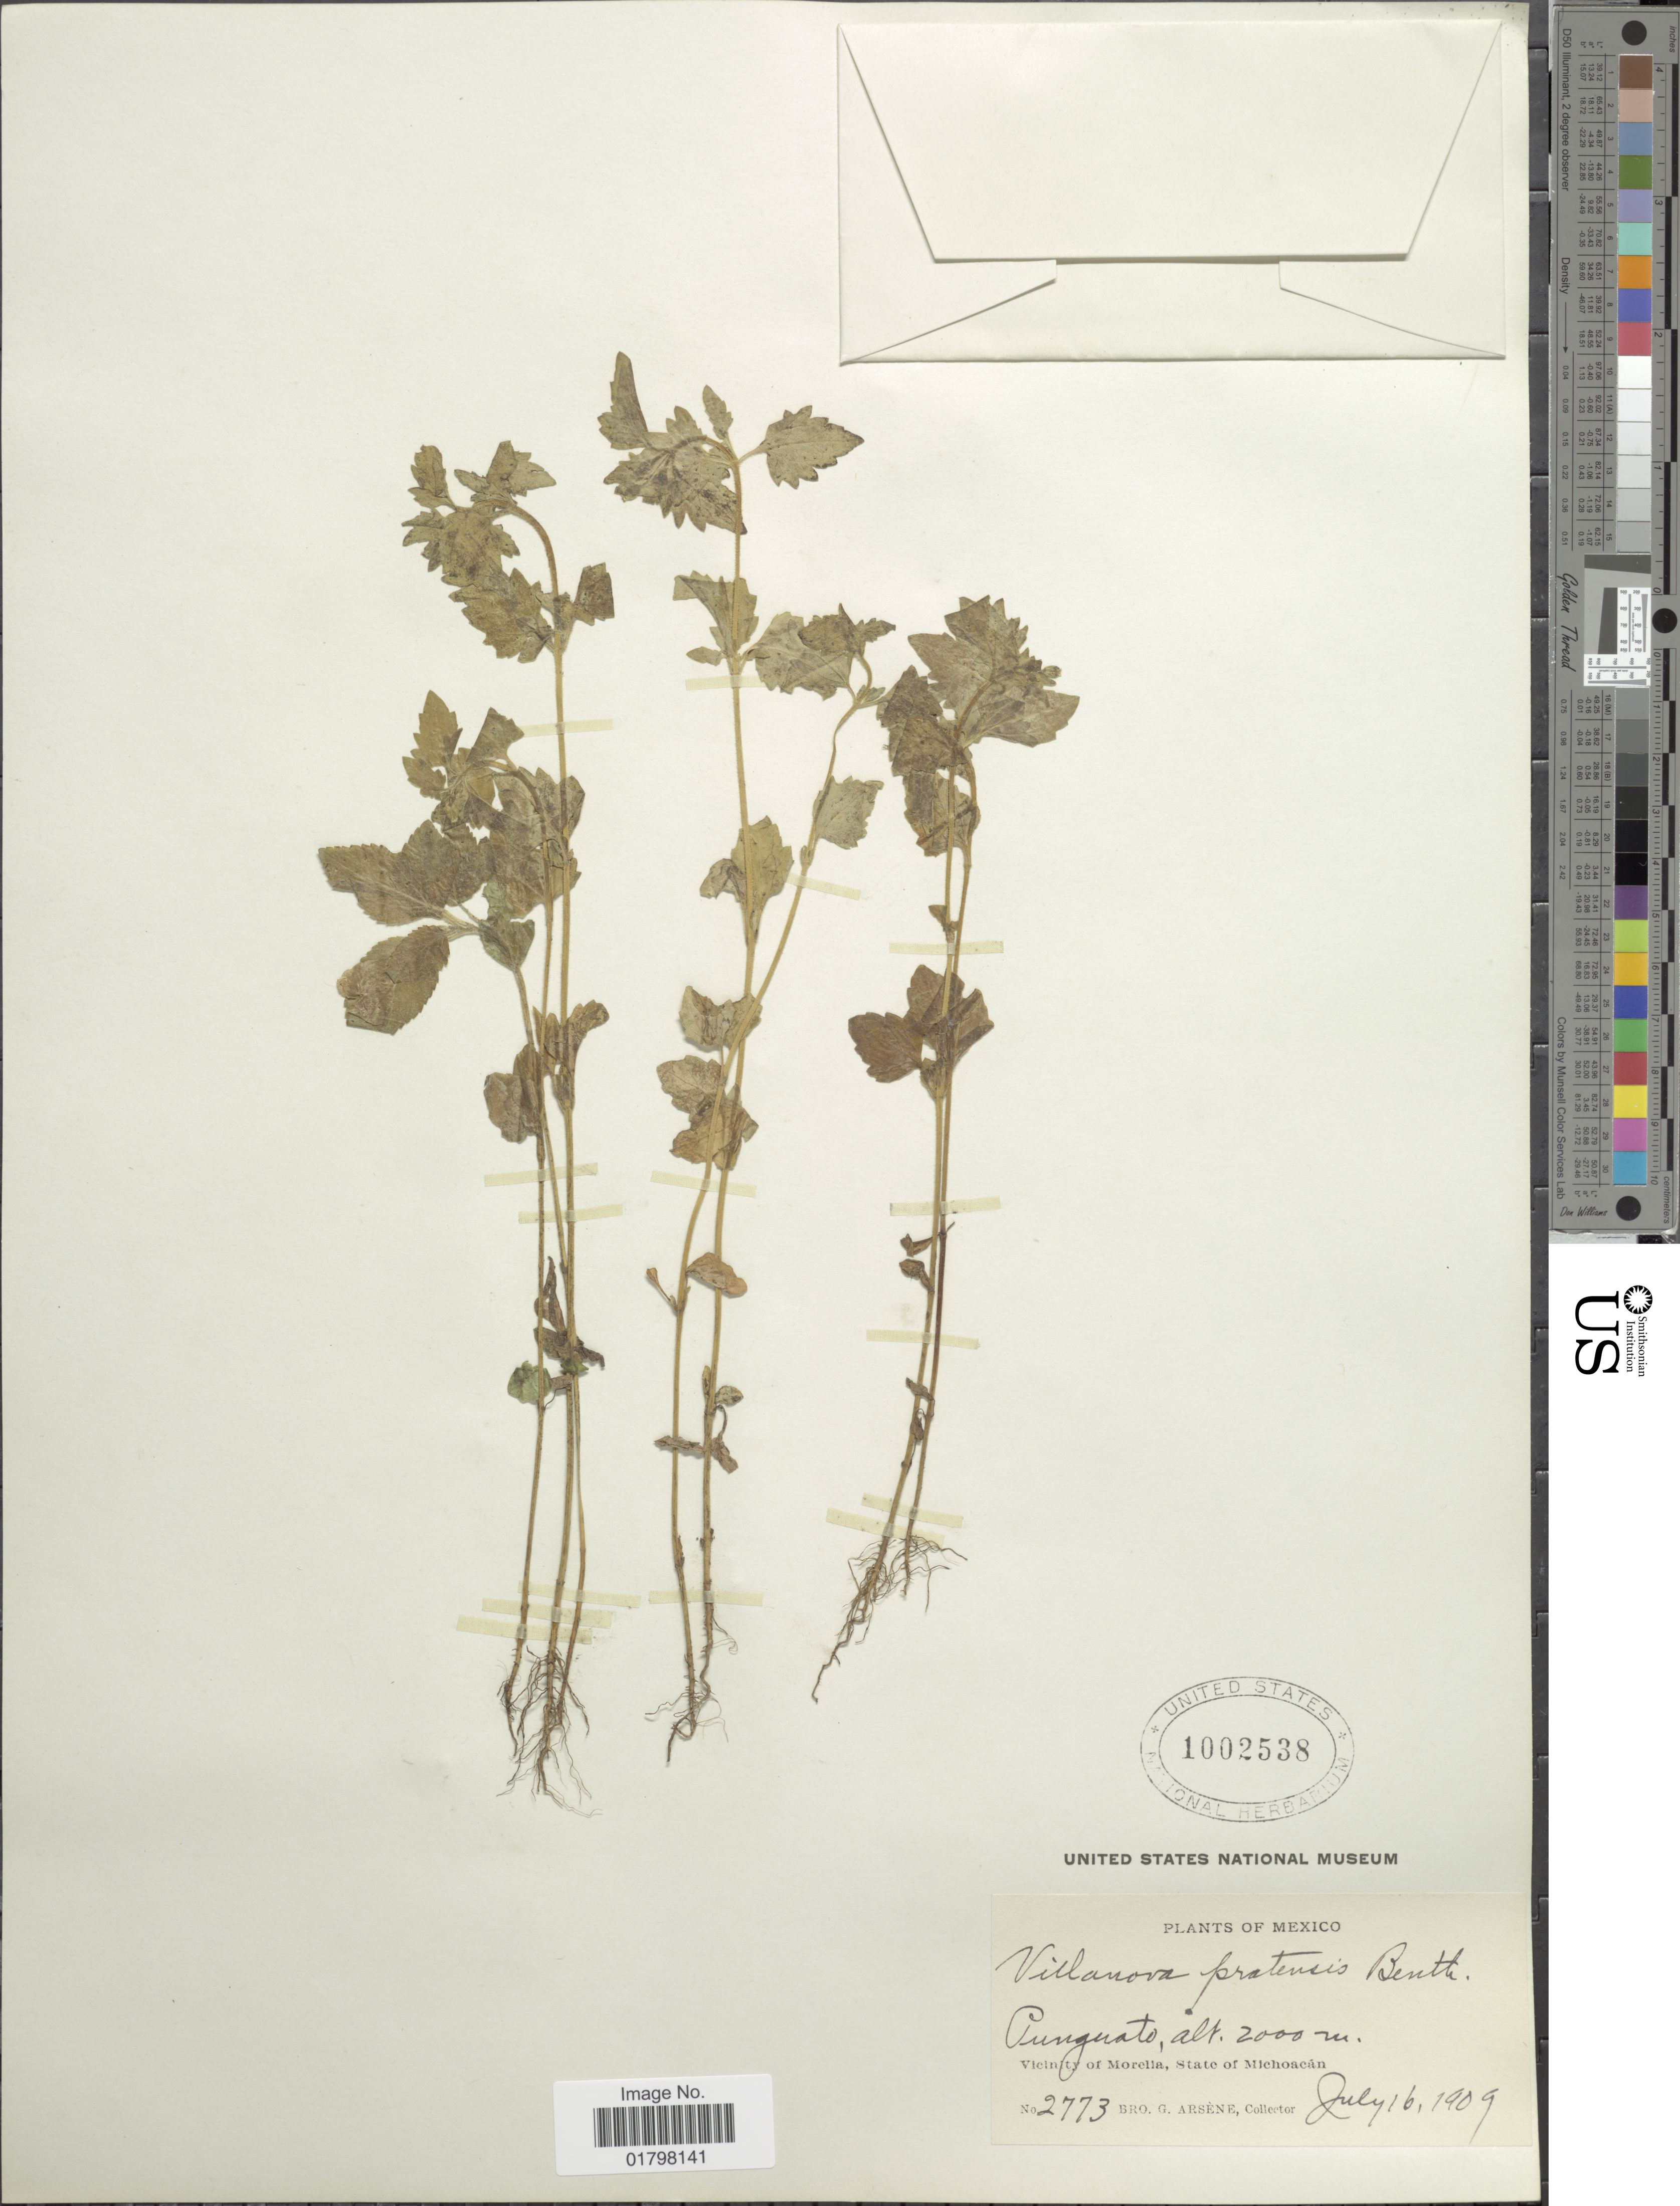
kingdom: Plantae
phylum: Tracheophyta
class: Magnoliopsida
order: Asterales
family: Asteraceae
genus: Galeana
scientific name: Galeana pratensis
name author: (Kunth) Rydb.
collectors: Bro. G. Arsène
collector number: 2773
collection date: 1909-07-16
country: Mexico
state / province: Michoacán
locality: Punguato. Vicinity of Morelia, State of Michoacán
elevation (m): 2000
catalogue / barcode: US 1002538